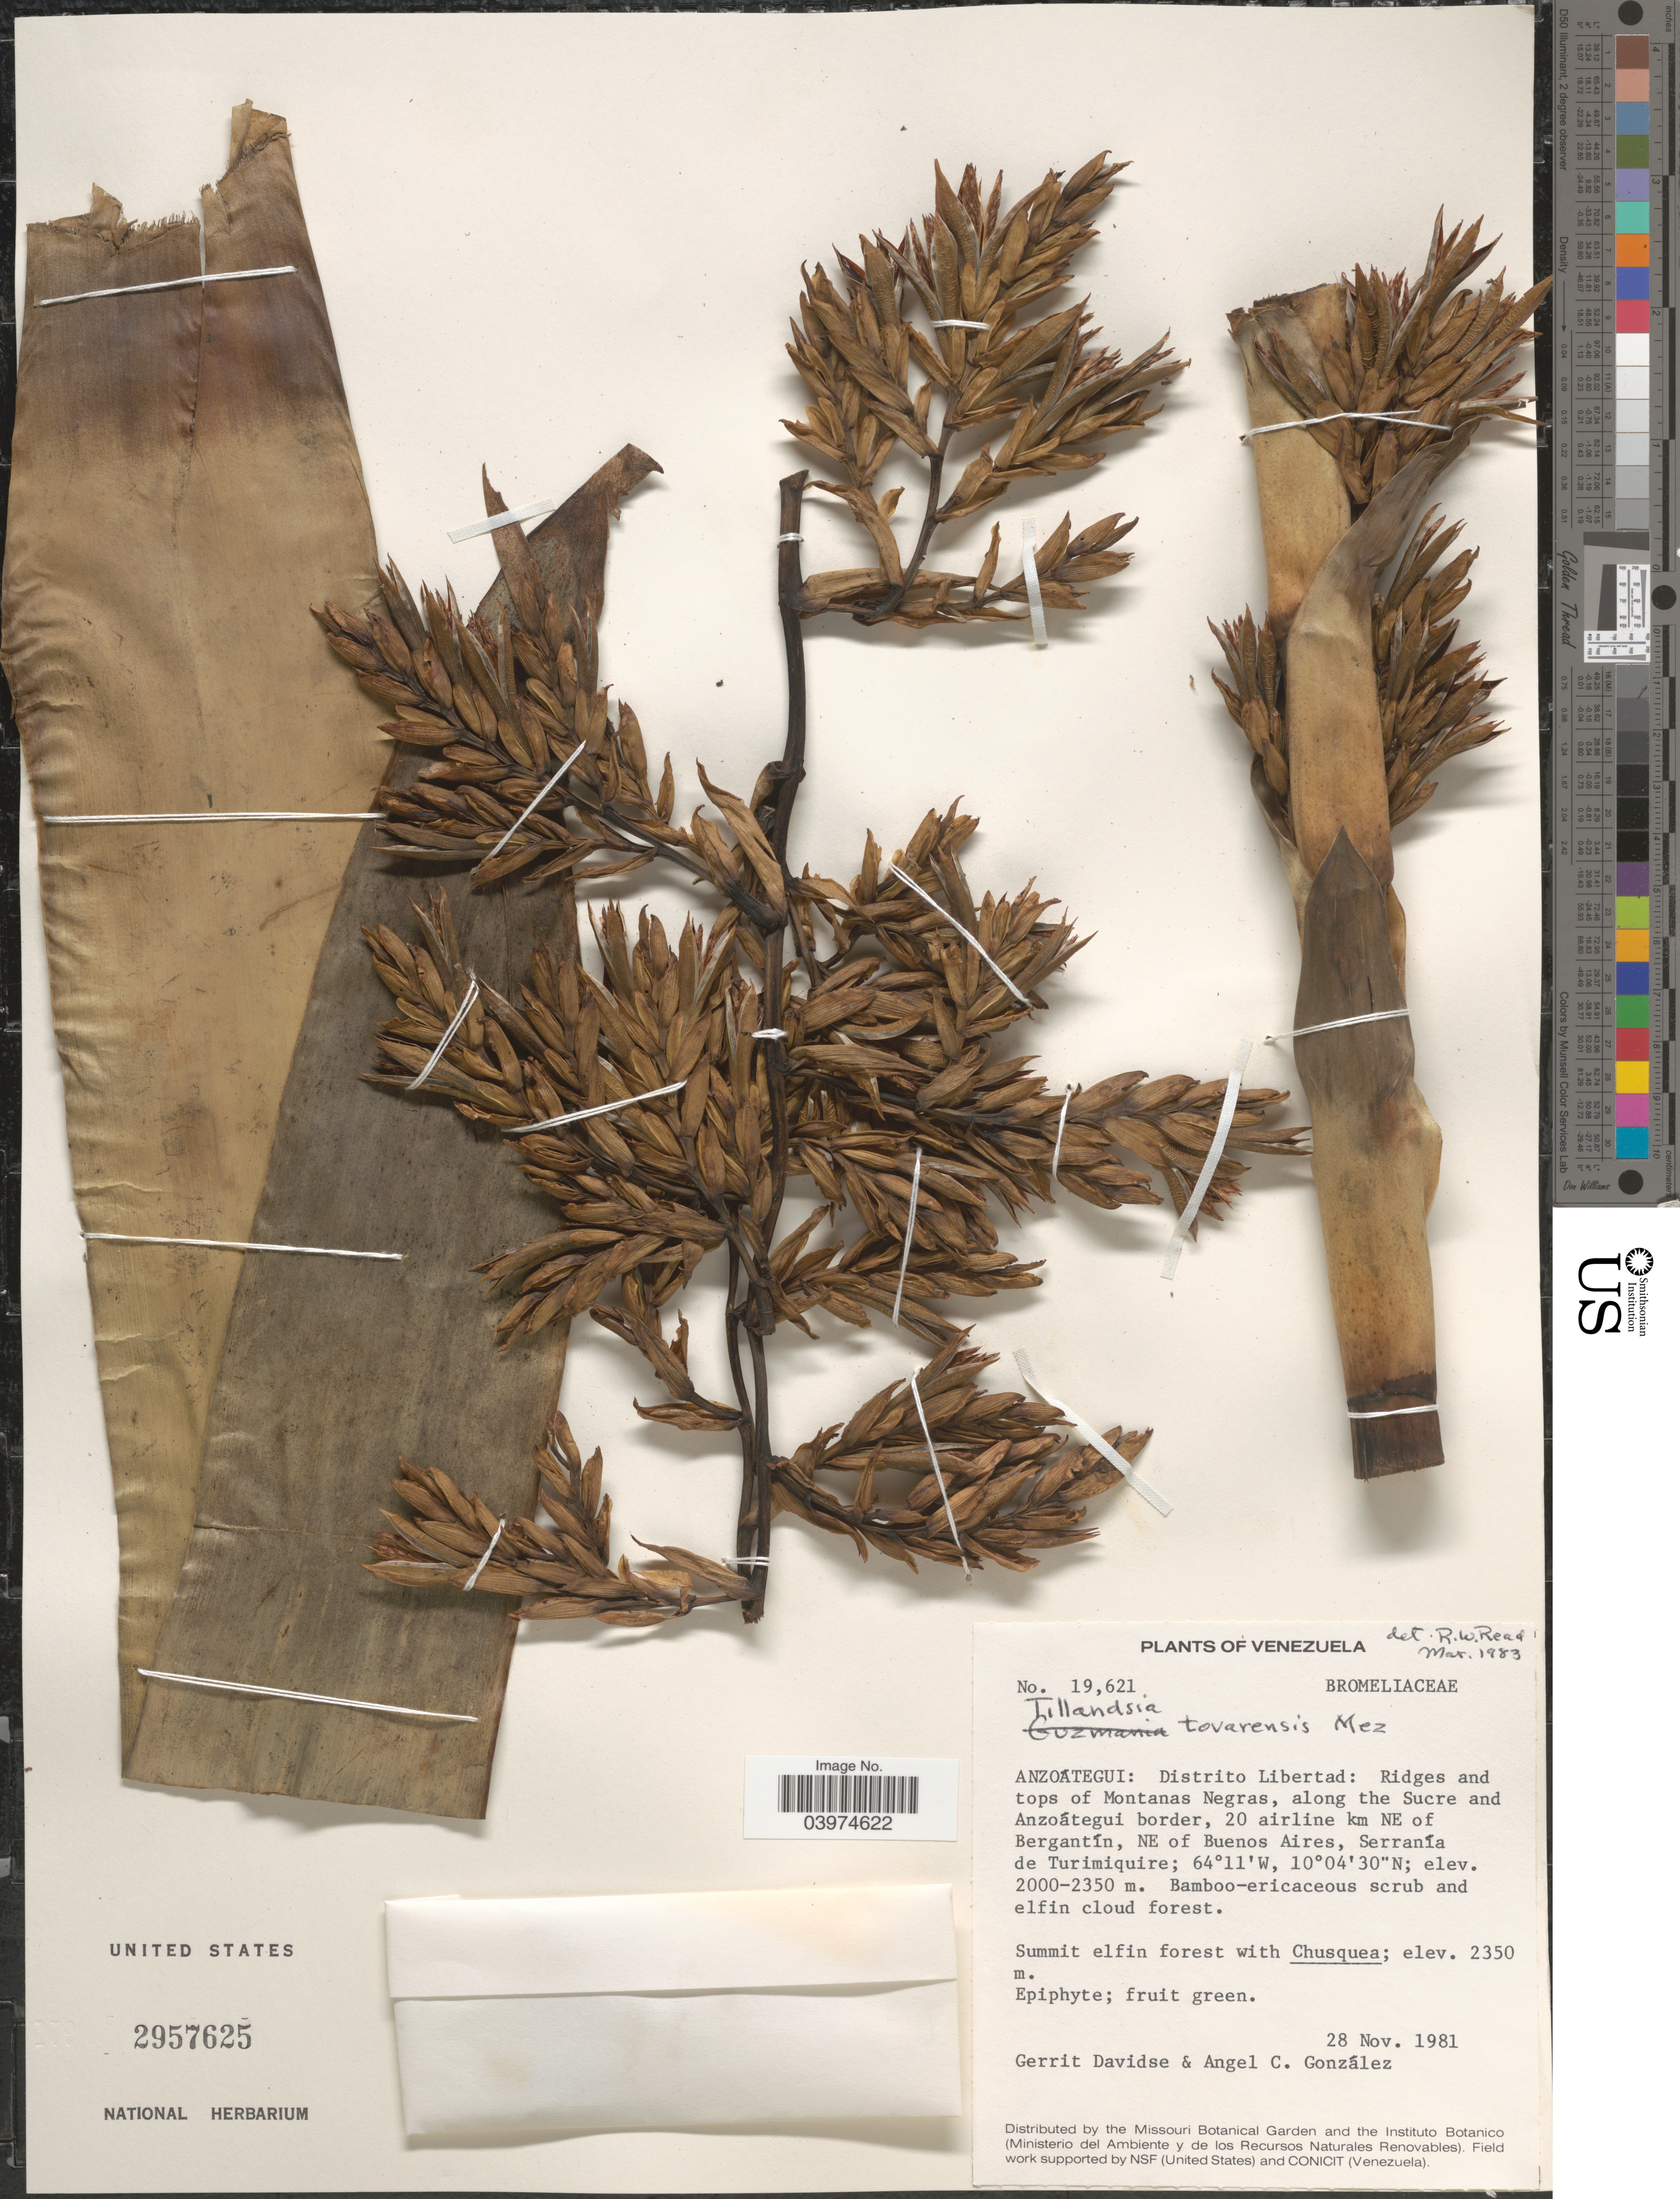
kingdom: Plantae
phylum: Tracheophyta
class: Liliopsida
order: Poales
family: Bromeliaceae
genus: Tillandsia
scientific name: Tillandsia tovarensis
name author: Mez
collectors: G. Davidse & A. C. González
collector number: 19621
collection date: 1981-11-28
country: Venezuela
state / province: Anzoategui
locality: Distrito Libertad: Ridges and tops of Montanas Negras, along the Sucre and Anzoátegui border, 20 airline km NE of Bergantín, NE of Buenos Aires, Serranía de Turimiquire.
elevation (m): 2000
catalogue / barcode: US 2957625